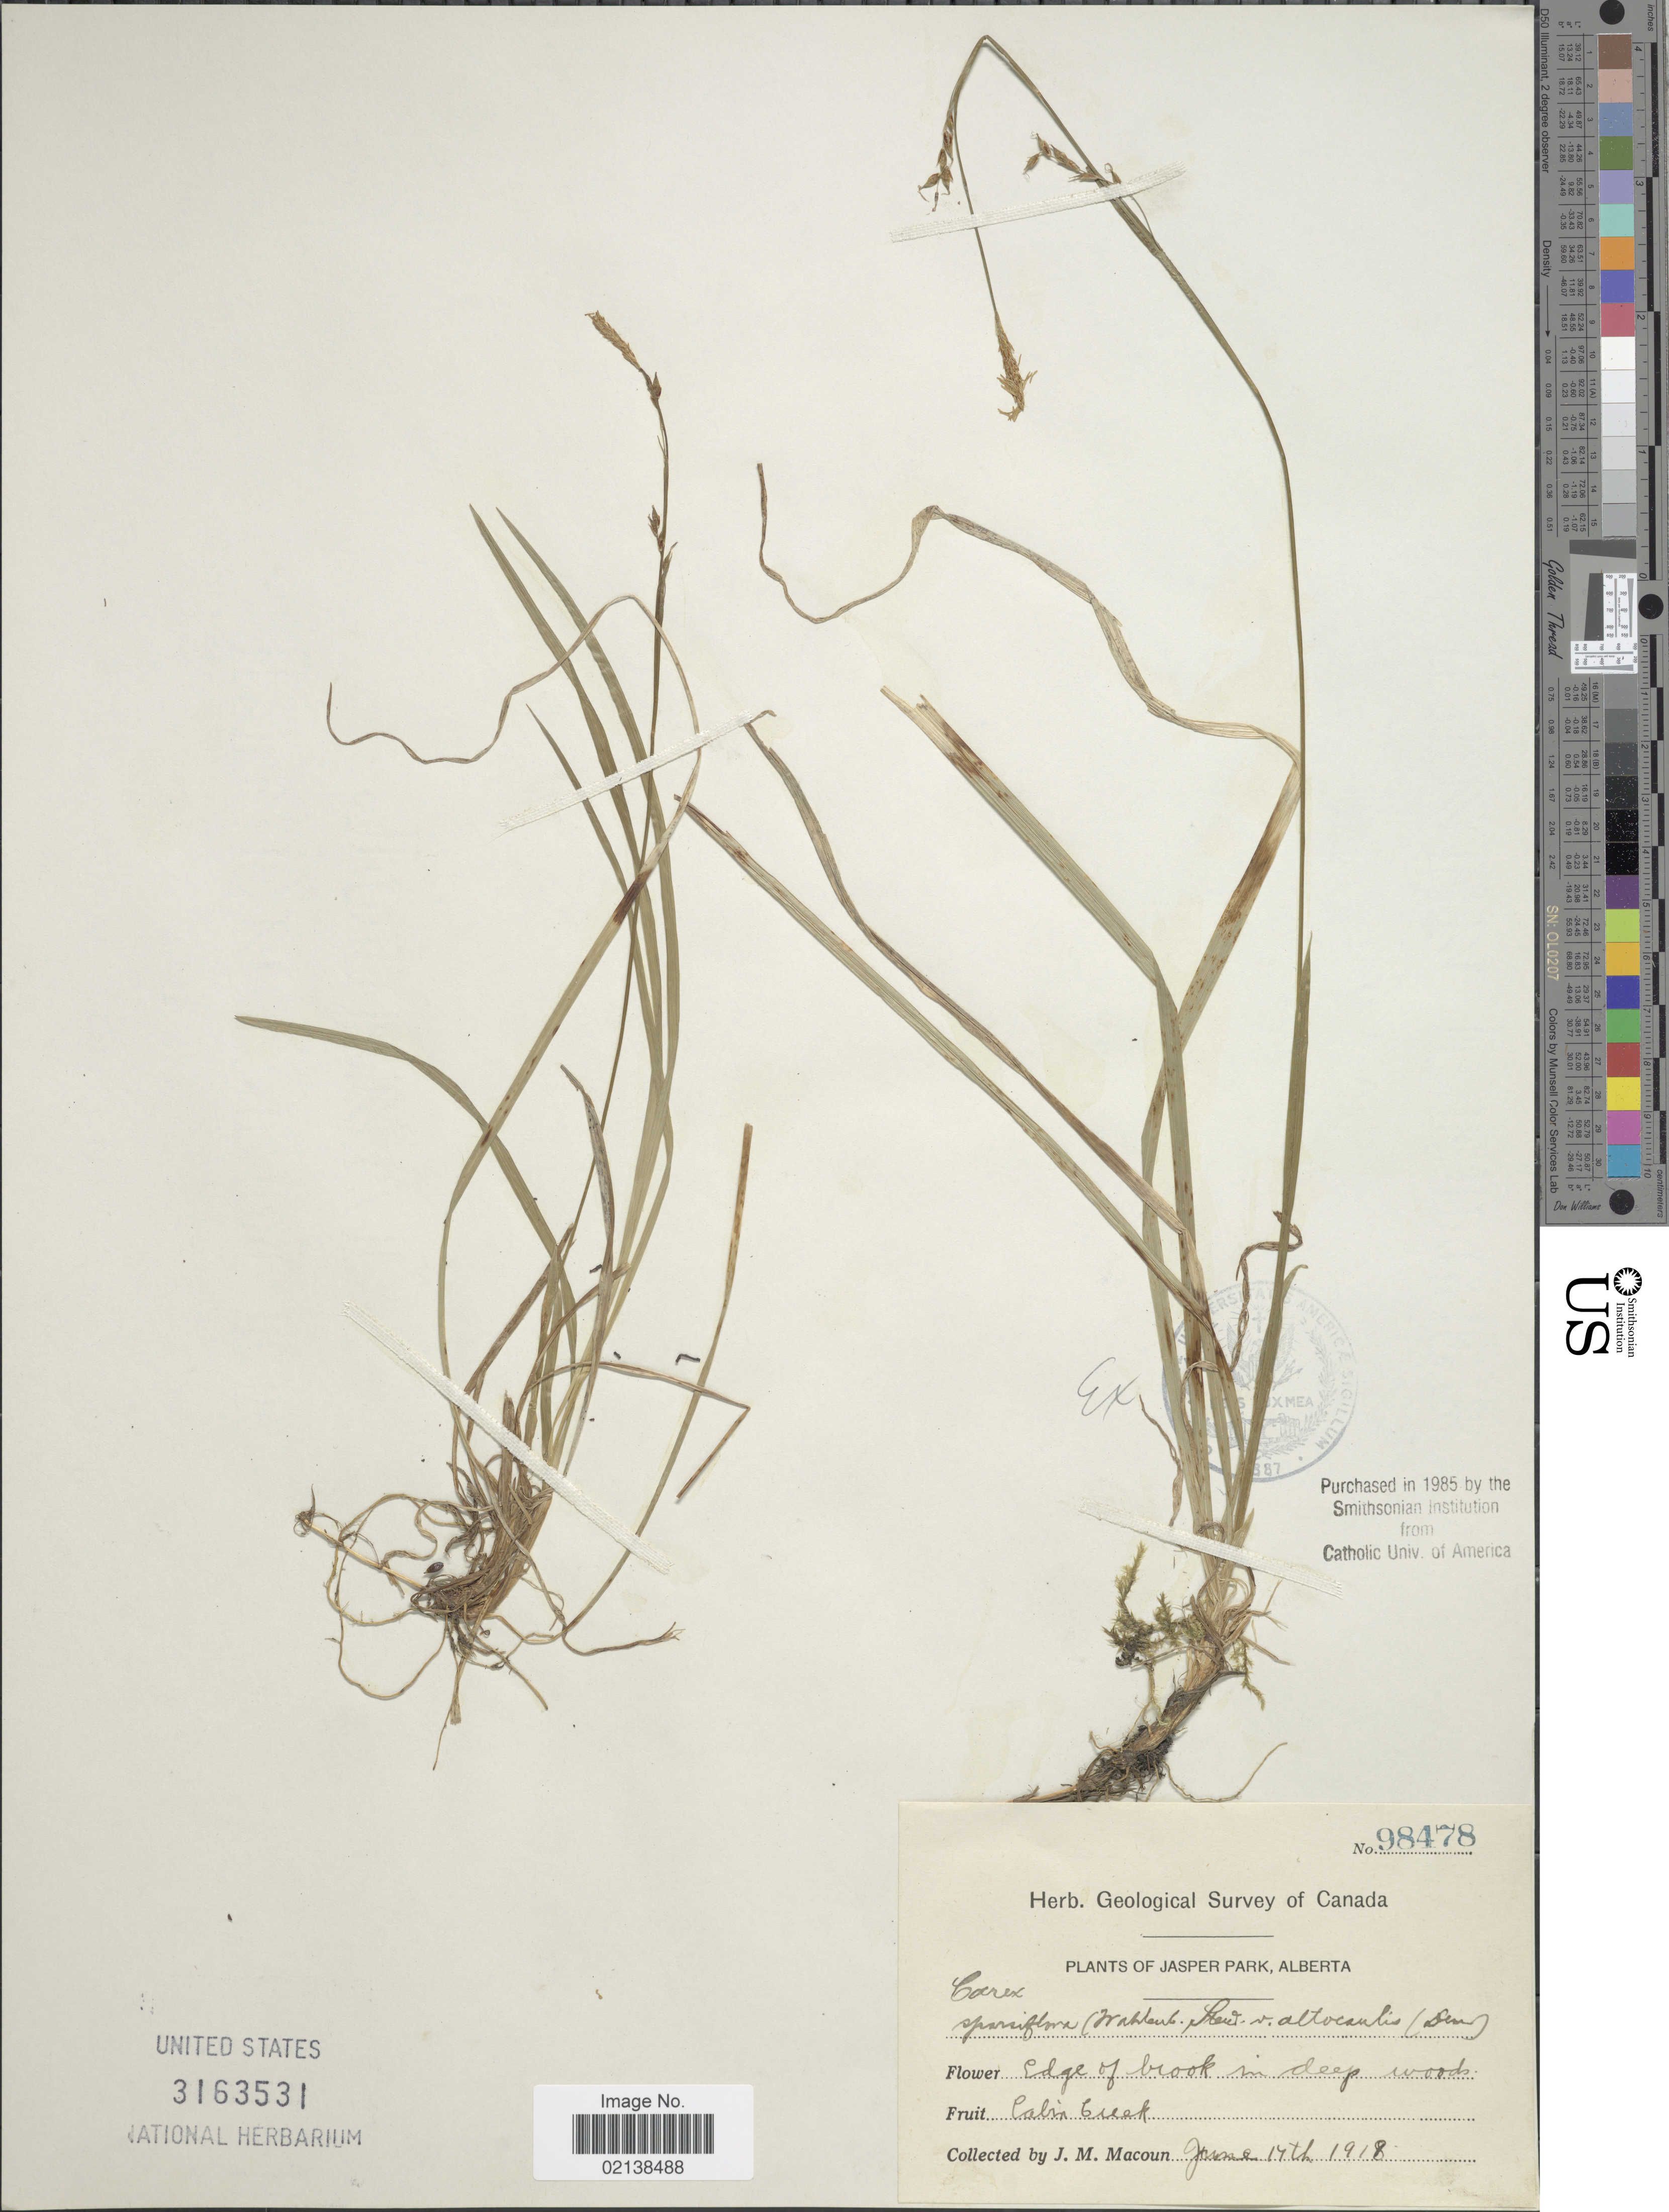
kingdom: Plantae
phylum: Tracheophyta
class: Liliopsida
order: Poales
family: Cyperaceae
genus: Carex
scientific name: Carex vaginata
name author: Tausch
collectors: J. M. Macoun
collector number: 98478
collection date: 1918-06-14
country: Canada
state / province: Alberta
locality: Jasper Park, edge of brook in deep woods, Cabin Creek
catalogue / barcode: US 3163531